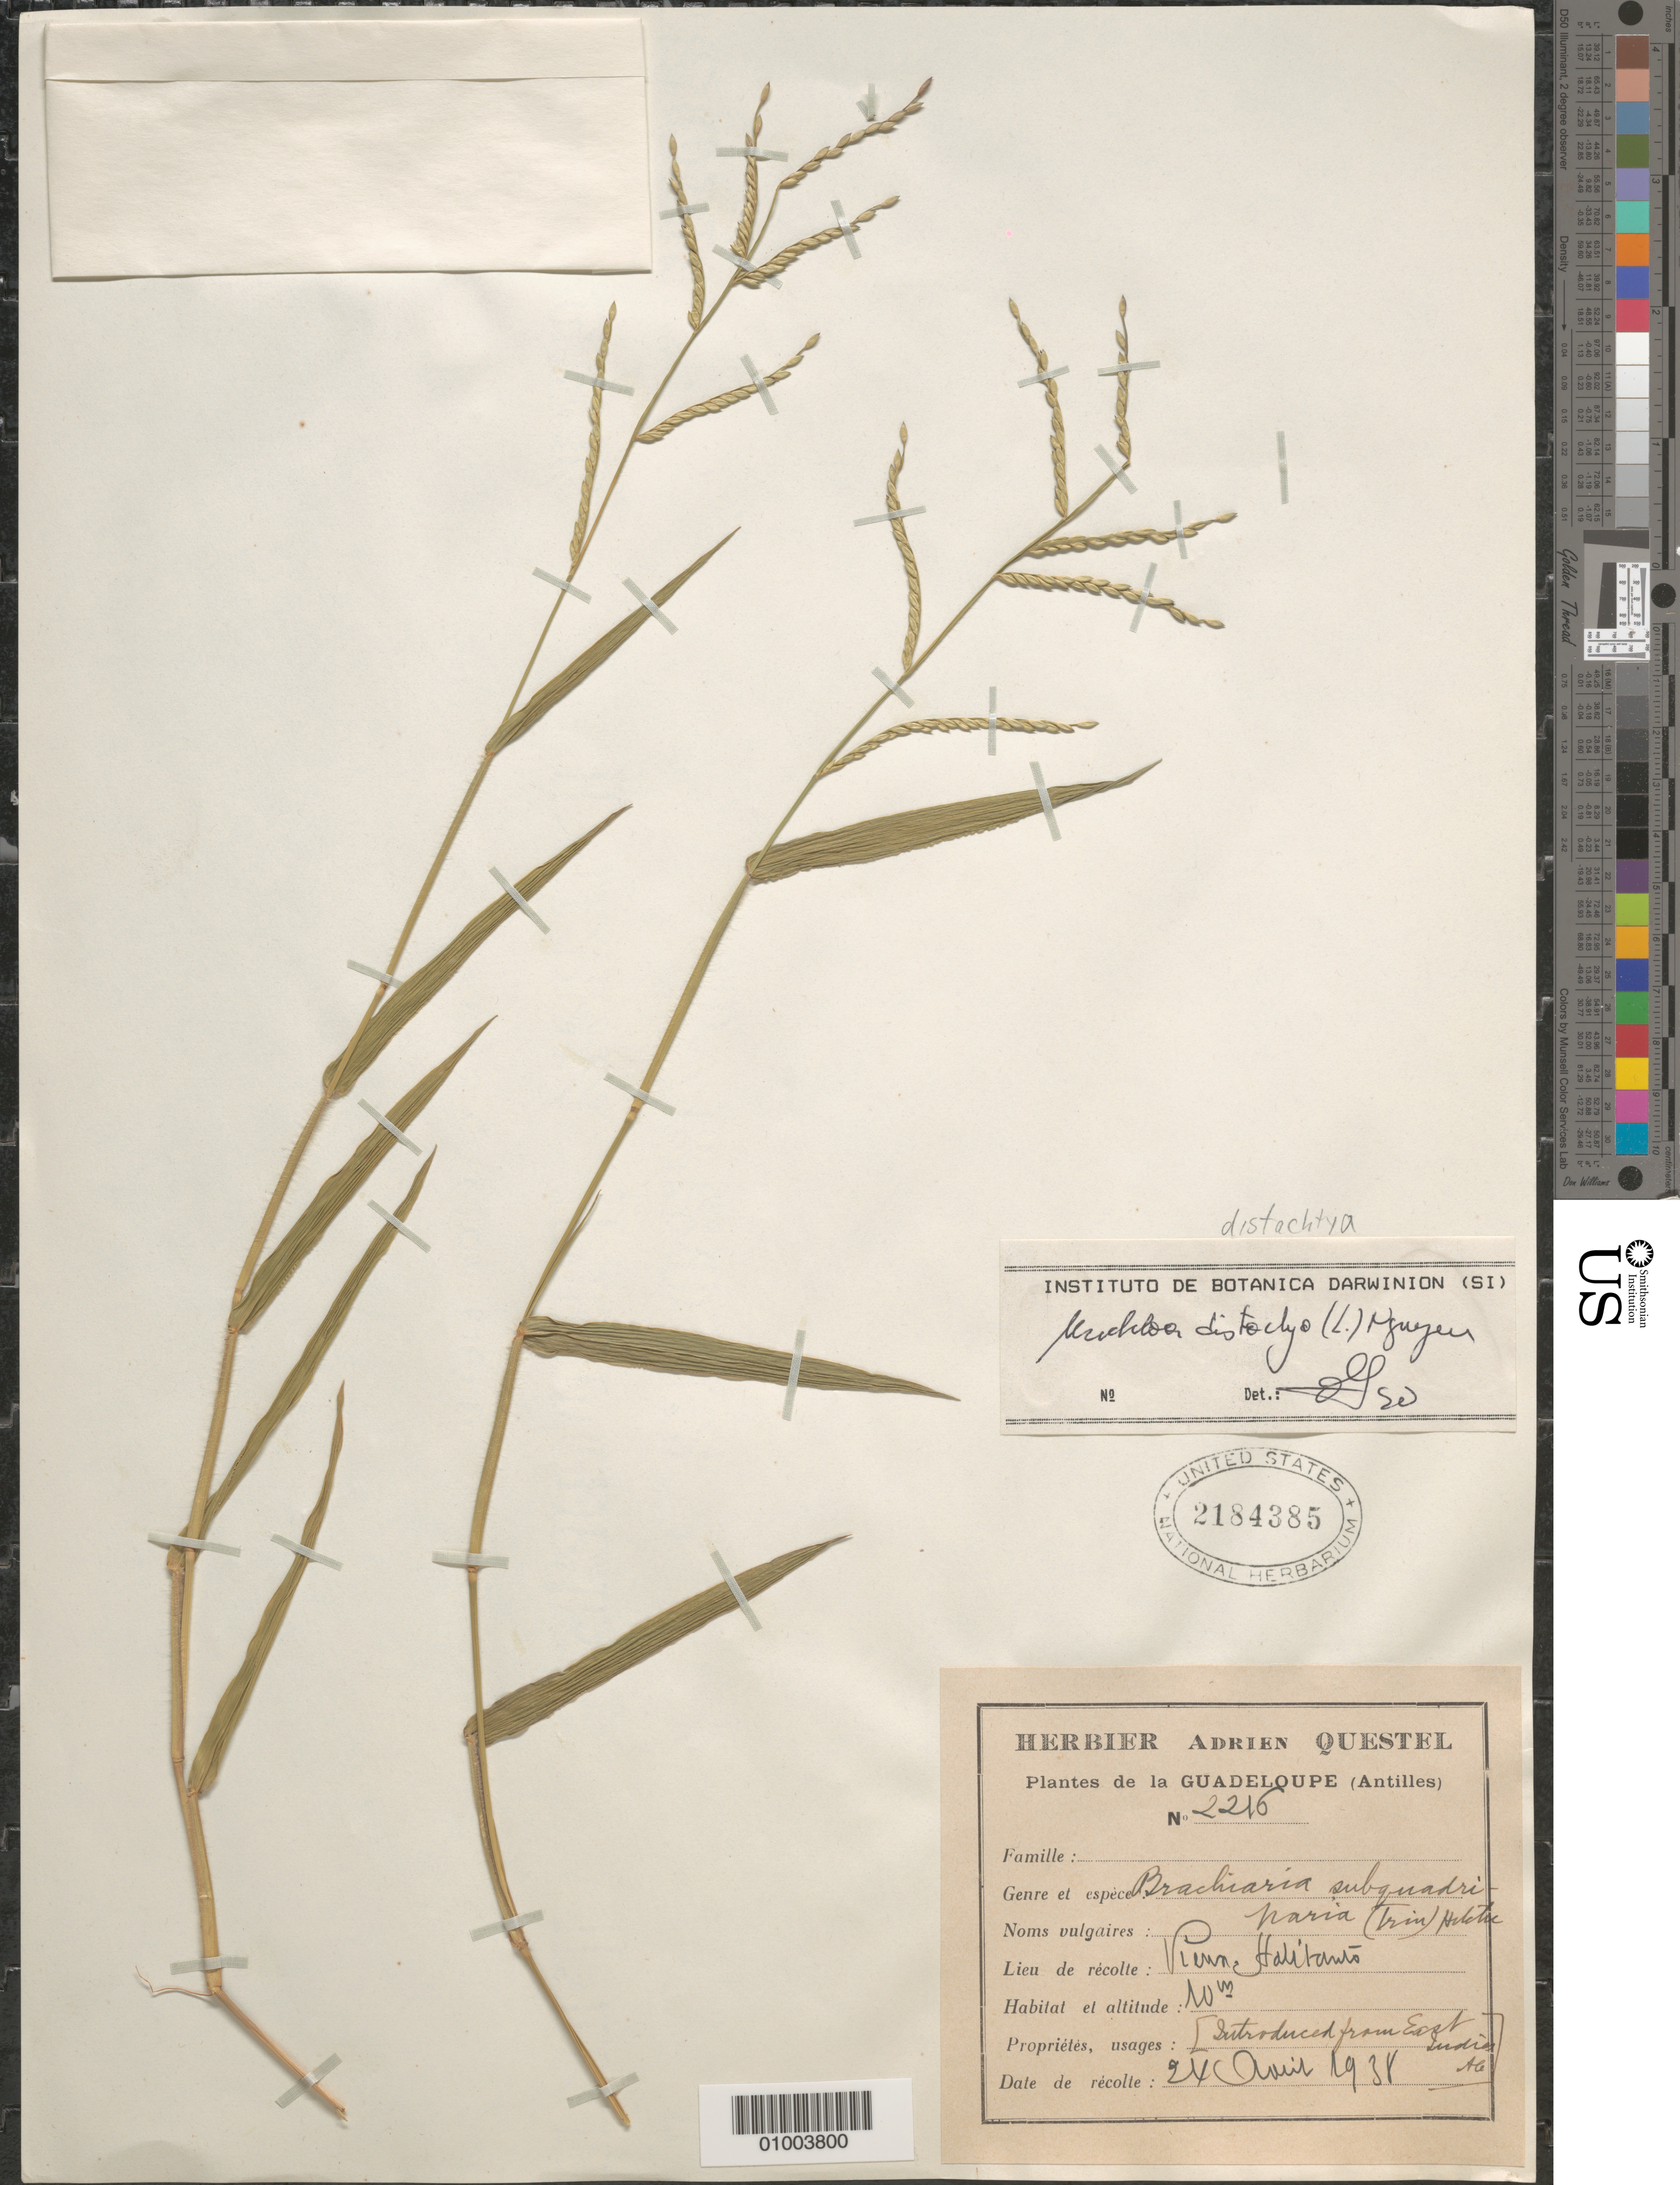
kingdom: Plantae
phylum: Tracheophyta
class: Liliopsida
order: Poales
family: Poaceae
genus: Urochloa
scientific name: Urochloa distachya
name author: (L.) T.Q. Nguyen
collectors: A. Questel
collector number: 2216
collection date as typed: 24 Apr 1938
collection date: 1938-04-24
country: Guadeloupe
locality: Vienn Habitants (French). Introduced from East Indies.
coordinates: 0 N, 0 E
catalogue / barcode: US 2184385